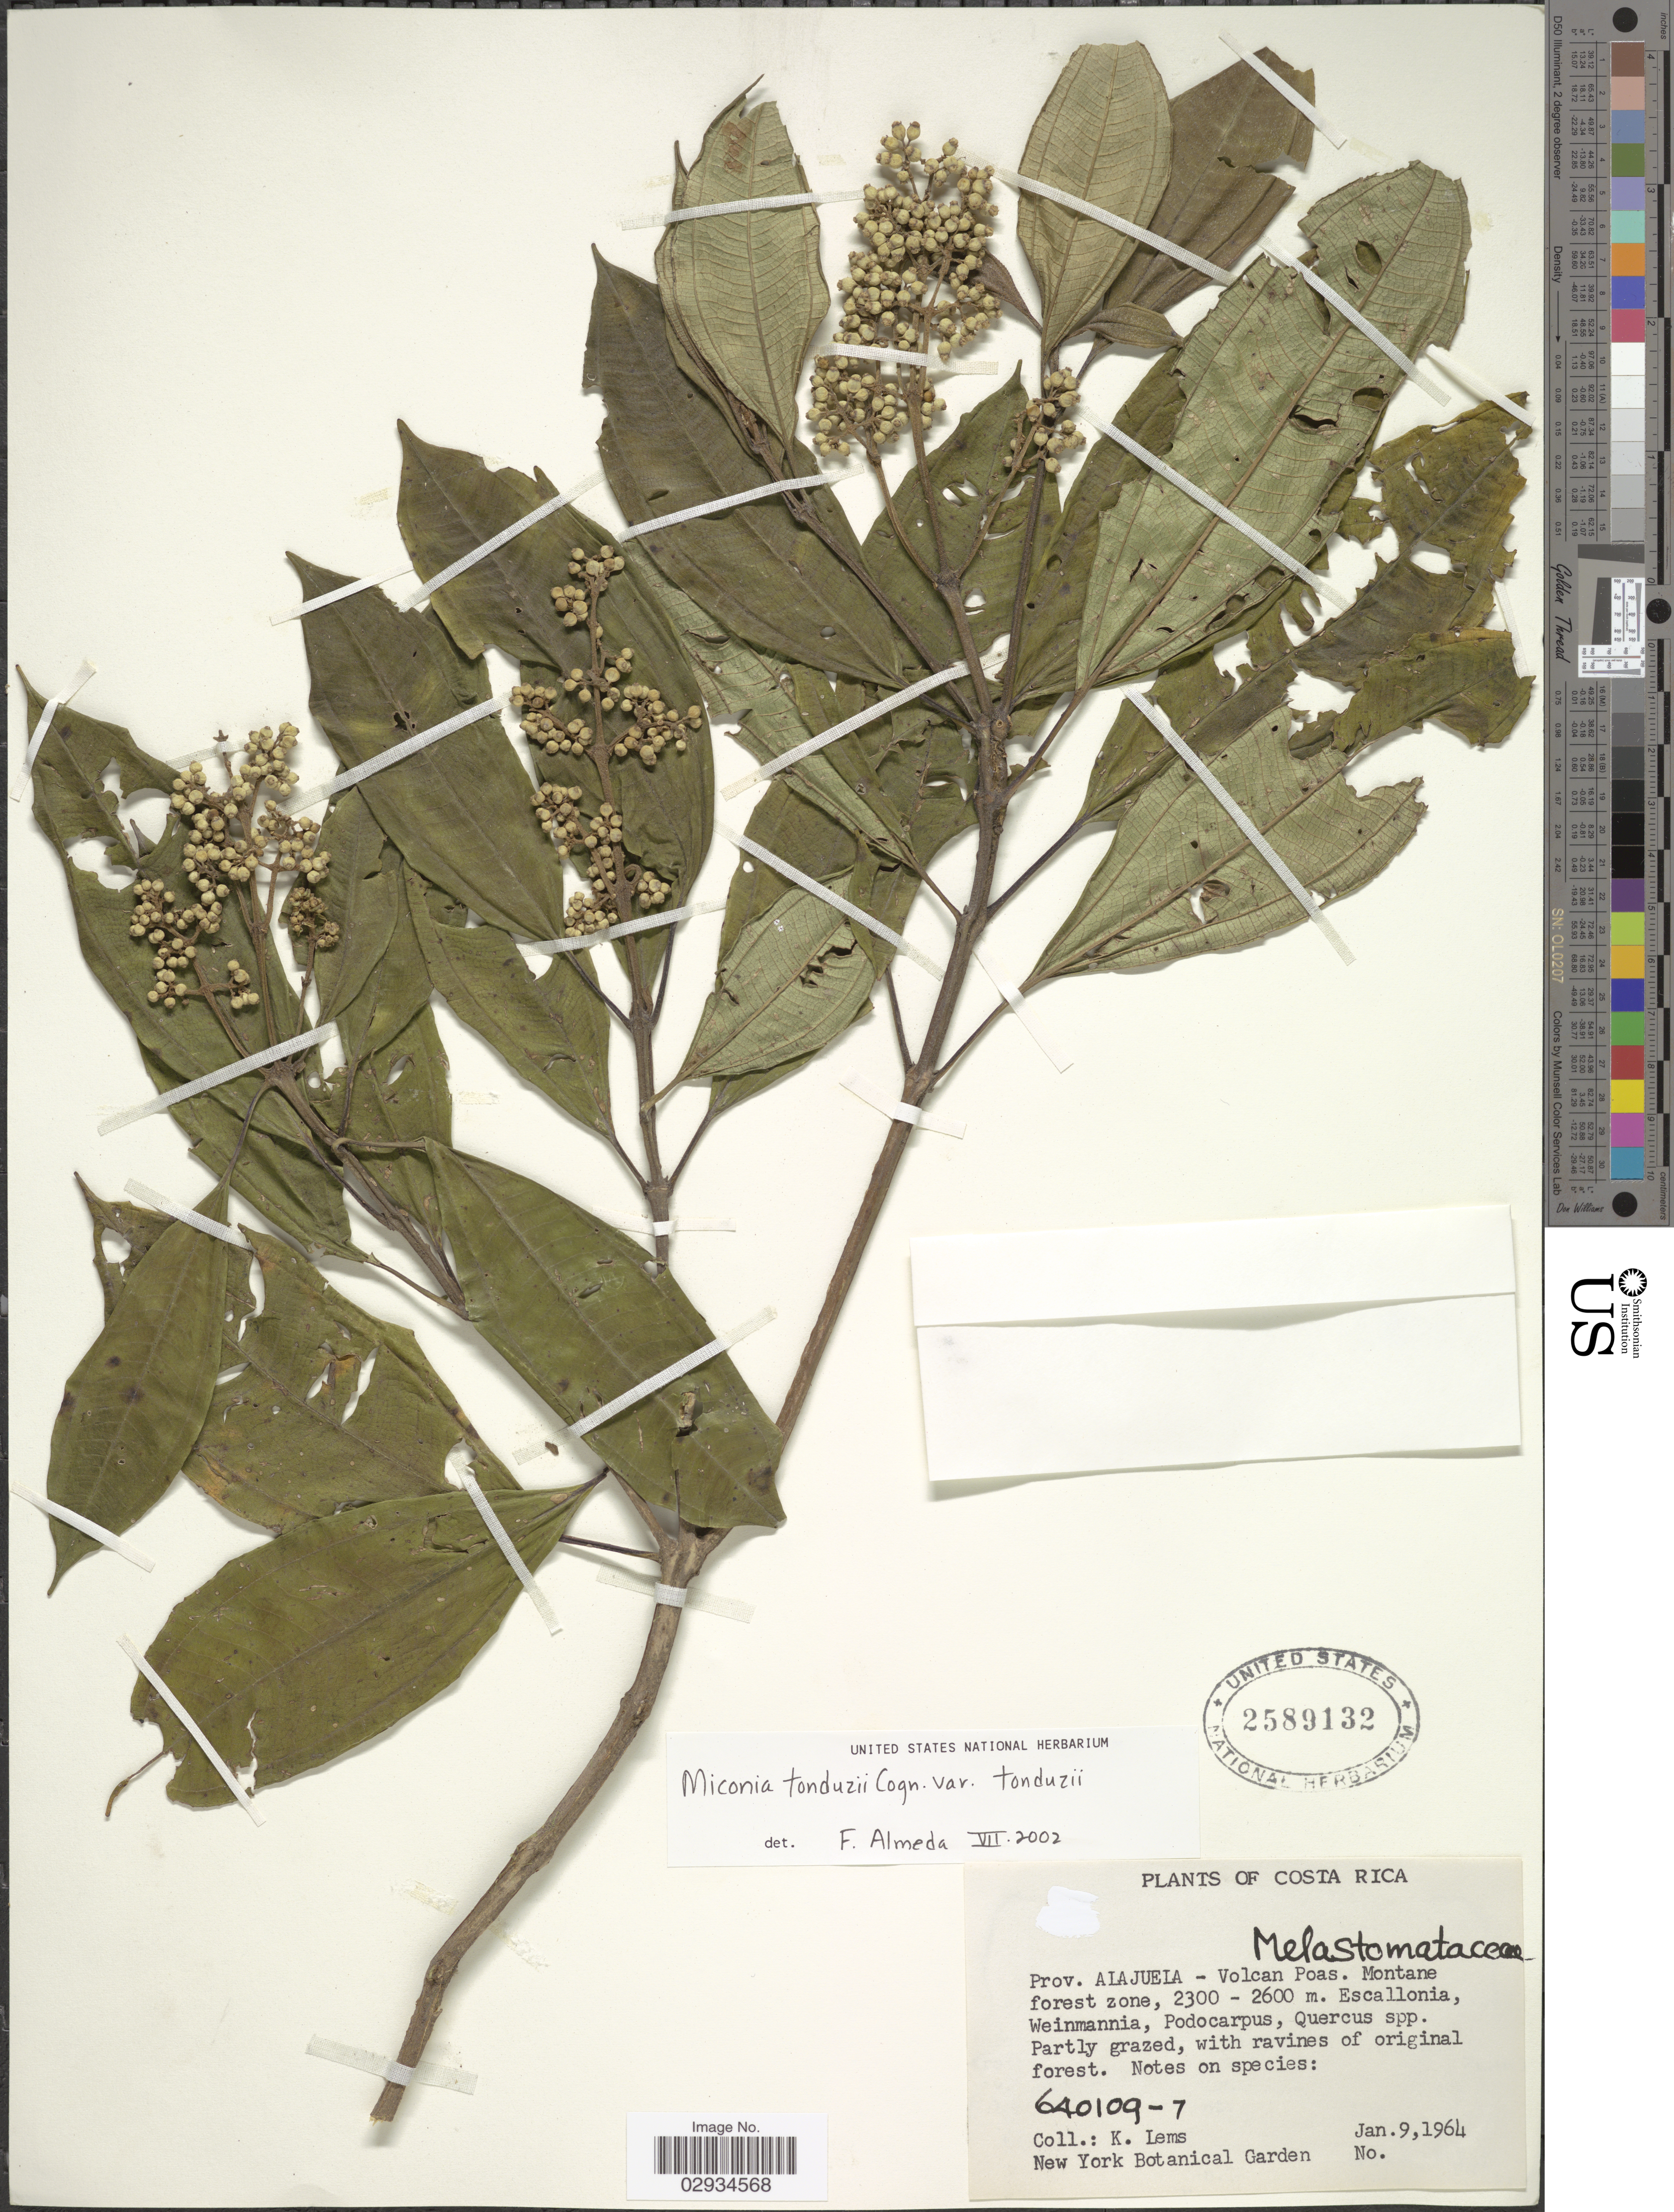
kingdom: Plantae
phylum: Tracheophyta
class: Magnoliopsida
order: Myrtales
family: Melastomataceae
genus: Miconia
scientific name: Miconia tonduzii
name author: Cogn. in A. DC.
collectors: K. Lems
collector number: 640109-7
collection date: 1964-01-09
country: Costa Rica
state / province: Alajuela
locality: Volcan Poas. Montane forest zone.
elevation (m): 2300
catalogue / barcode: US 2589132